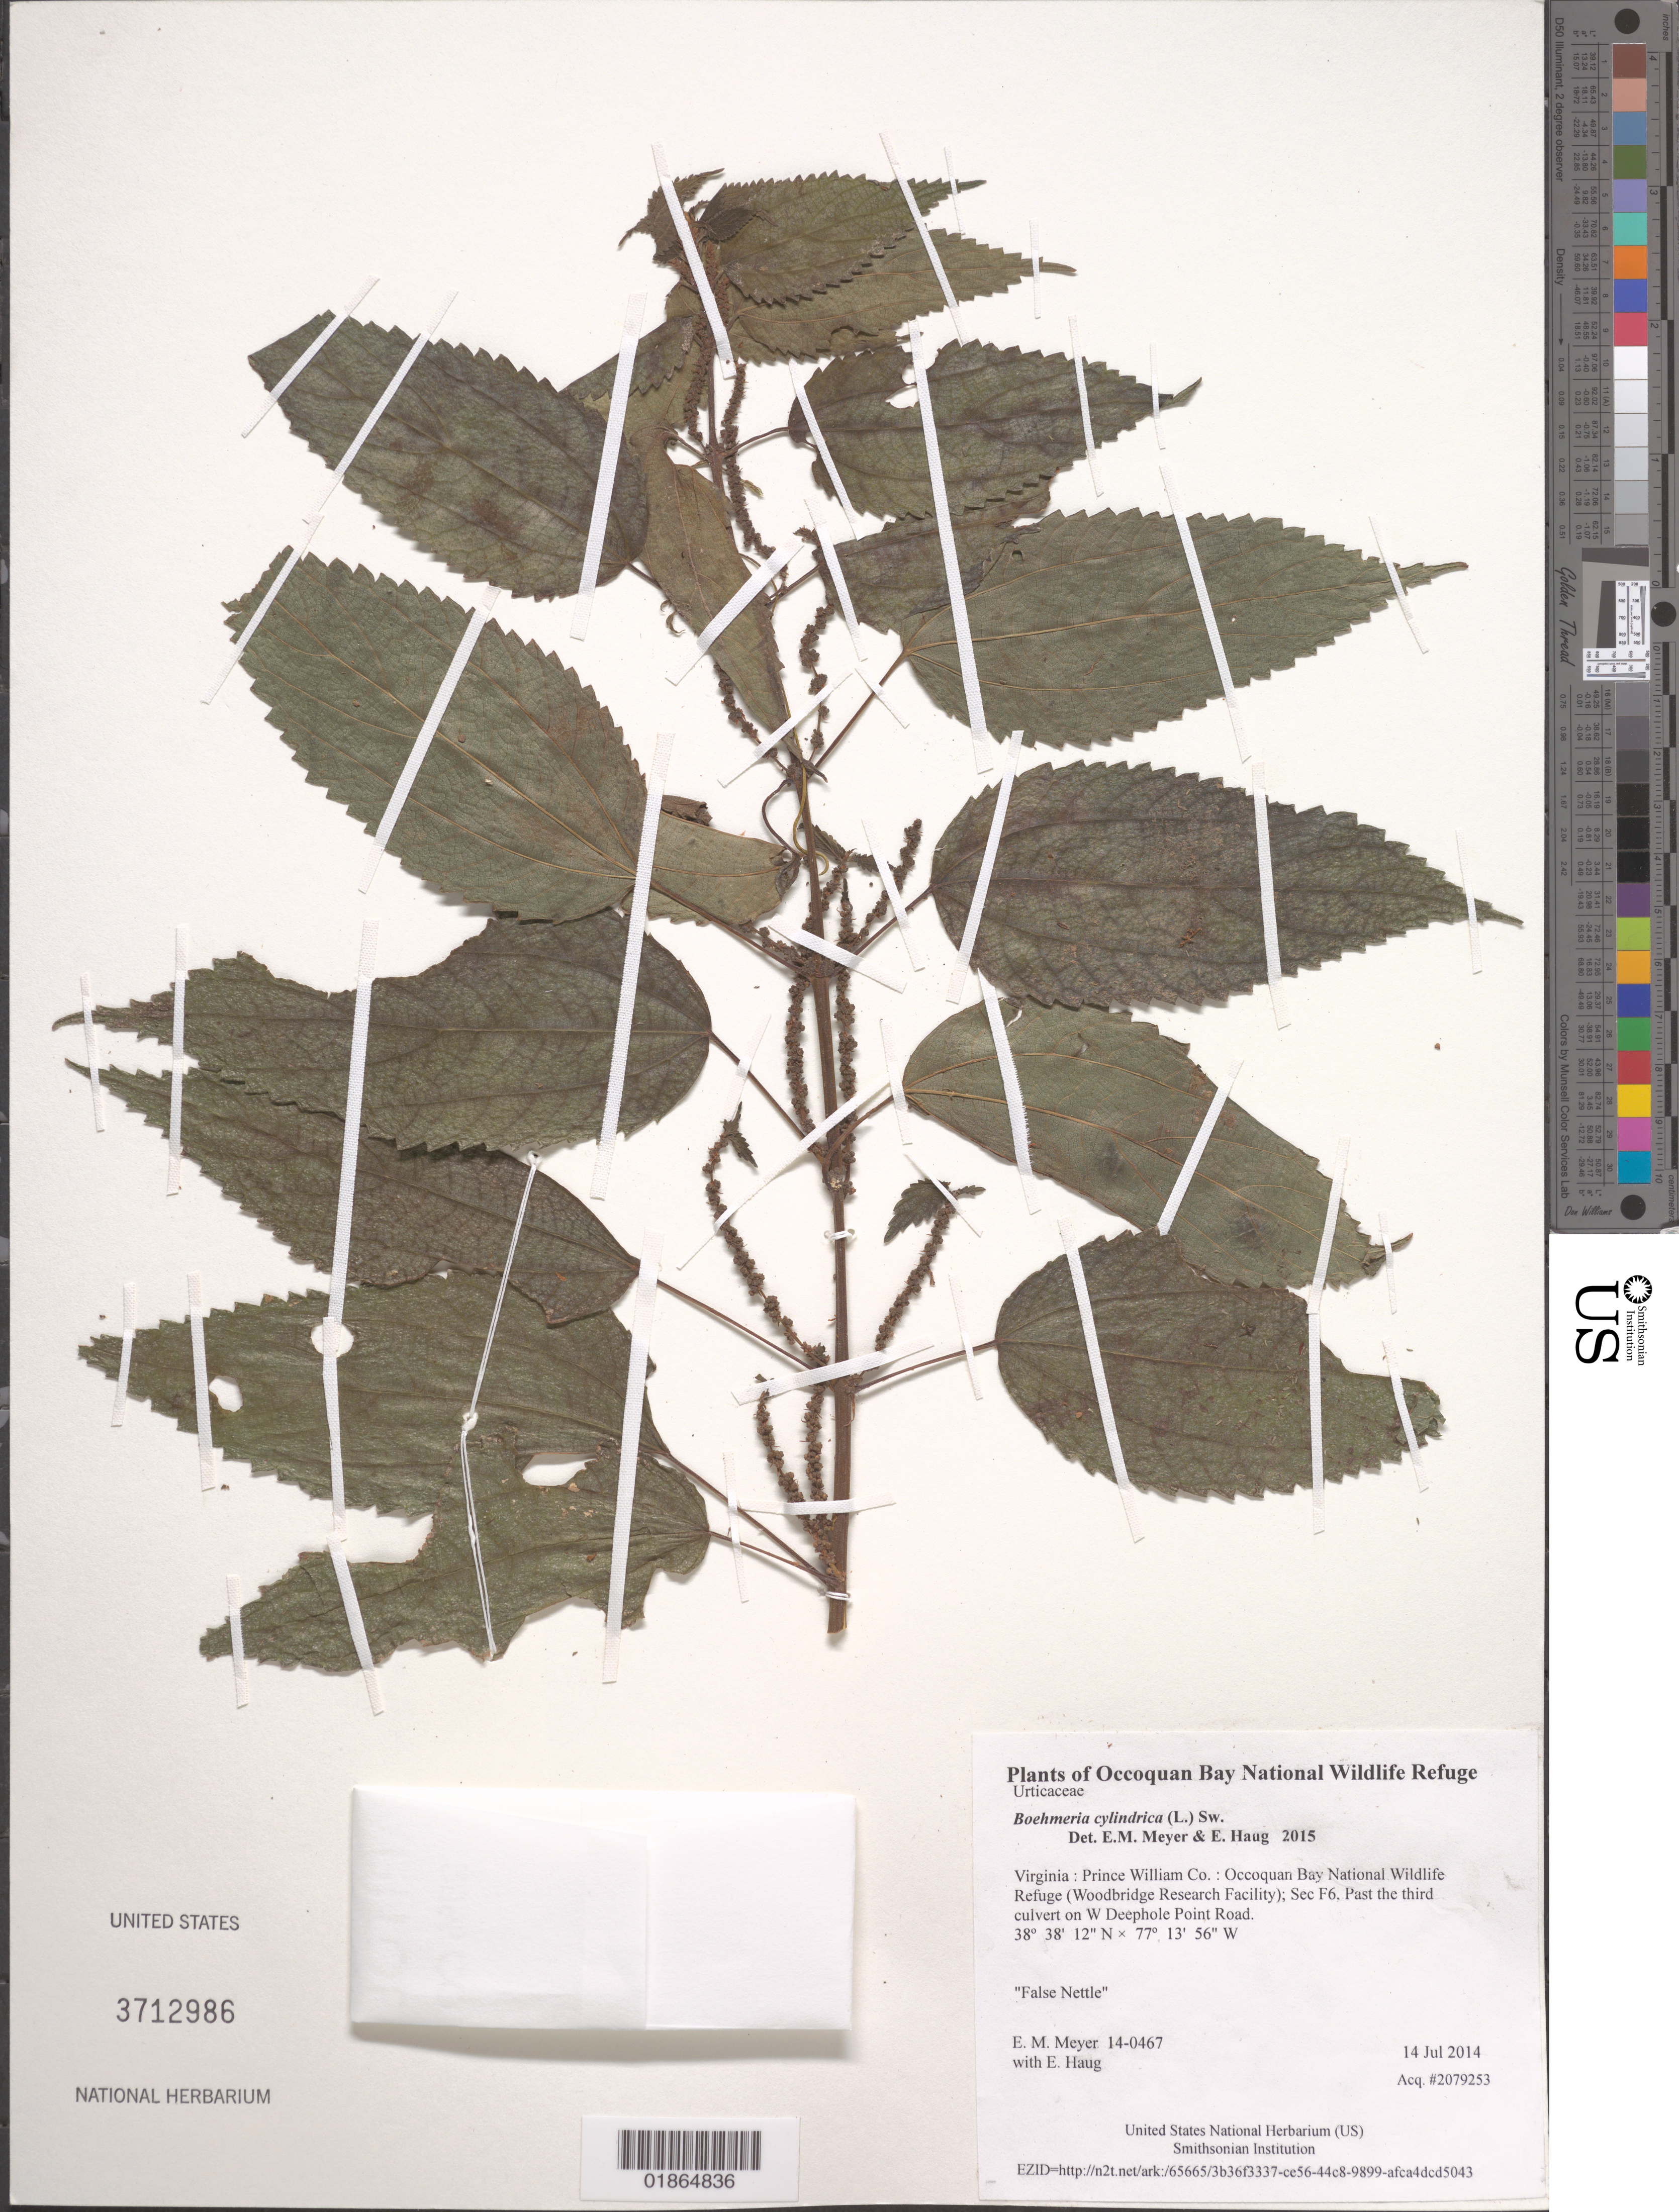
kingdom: Plantae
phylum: Tracheophyta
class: Magnoliopsida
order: Rosales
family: Urticaceae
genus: Boehmeria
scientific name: Boehmeria cylindrica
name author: (L.) Sw.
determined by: Meyer, E. M.; Haug, E.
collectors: E. M. Meyer & E. Haug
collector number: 14-0467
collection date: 2014-07-14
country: United States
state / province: Virginia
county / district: Prince William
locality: Occoquan Bay National Wildlife Refuge (Woodbridge Research Facility); Sec F6, Past the third culvert on W Deephole Point Road.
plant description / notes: False Nettle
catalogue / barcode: US 3712986